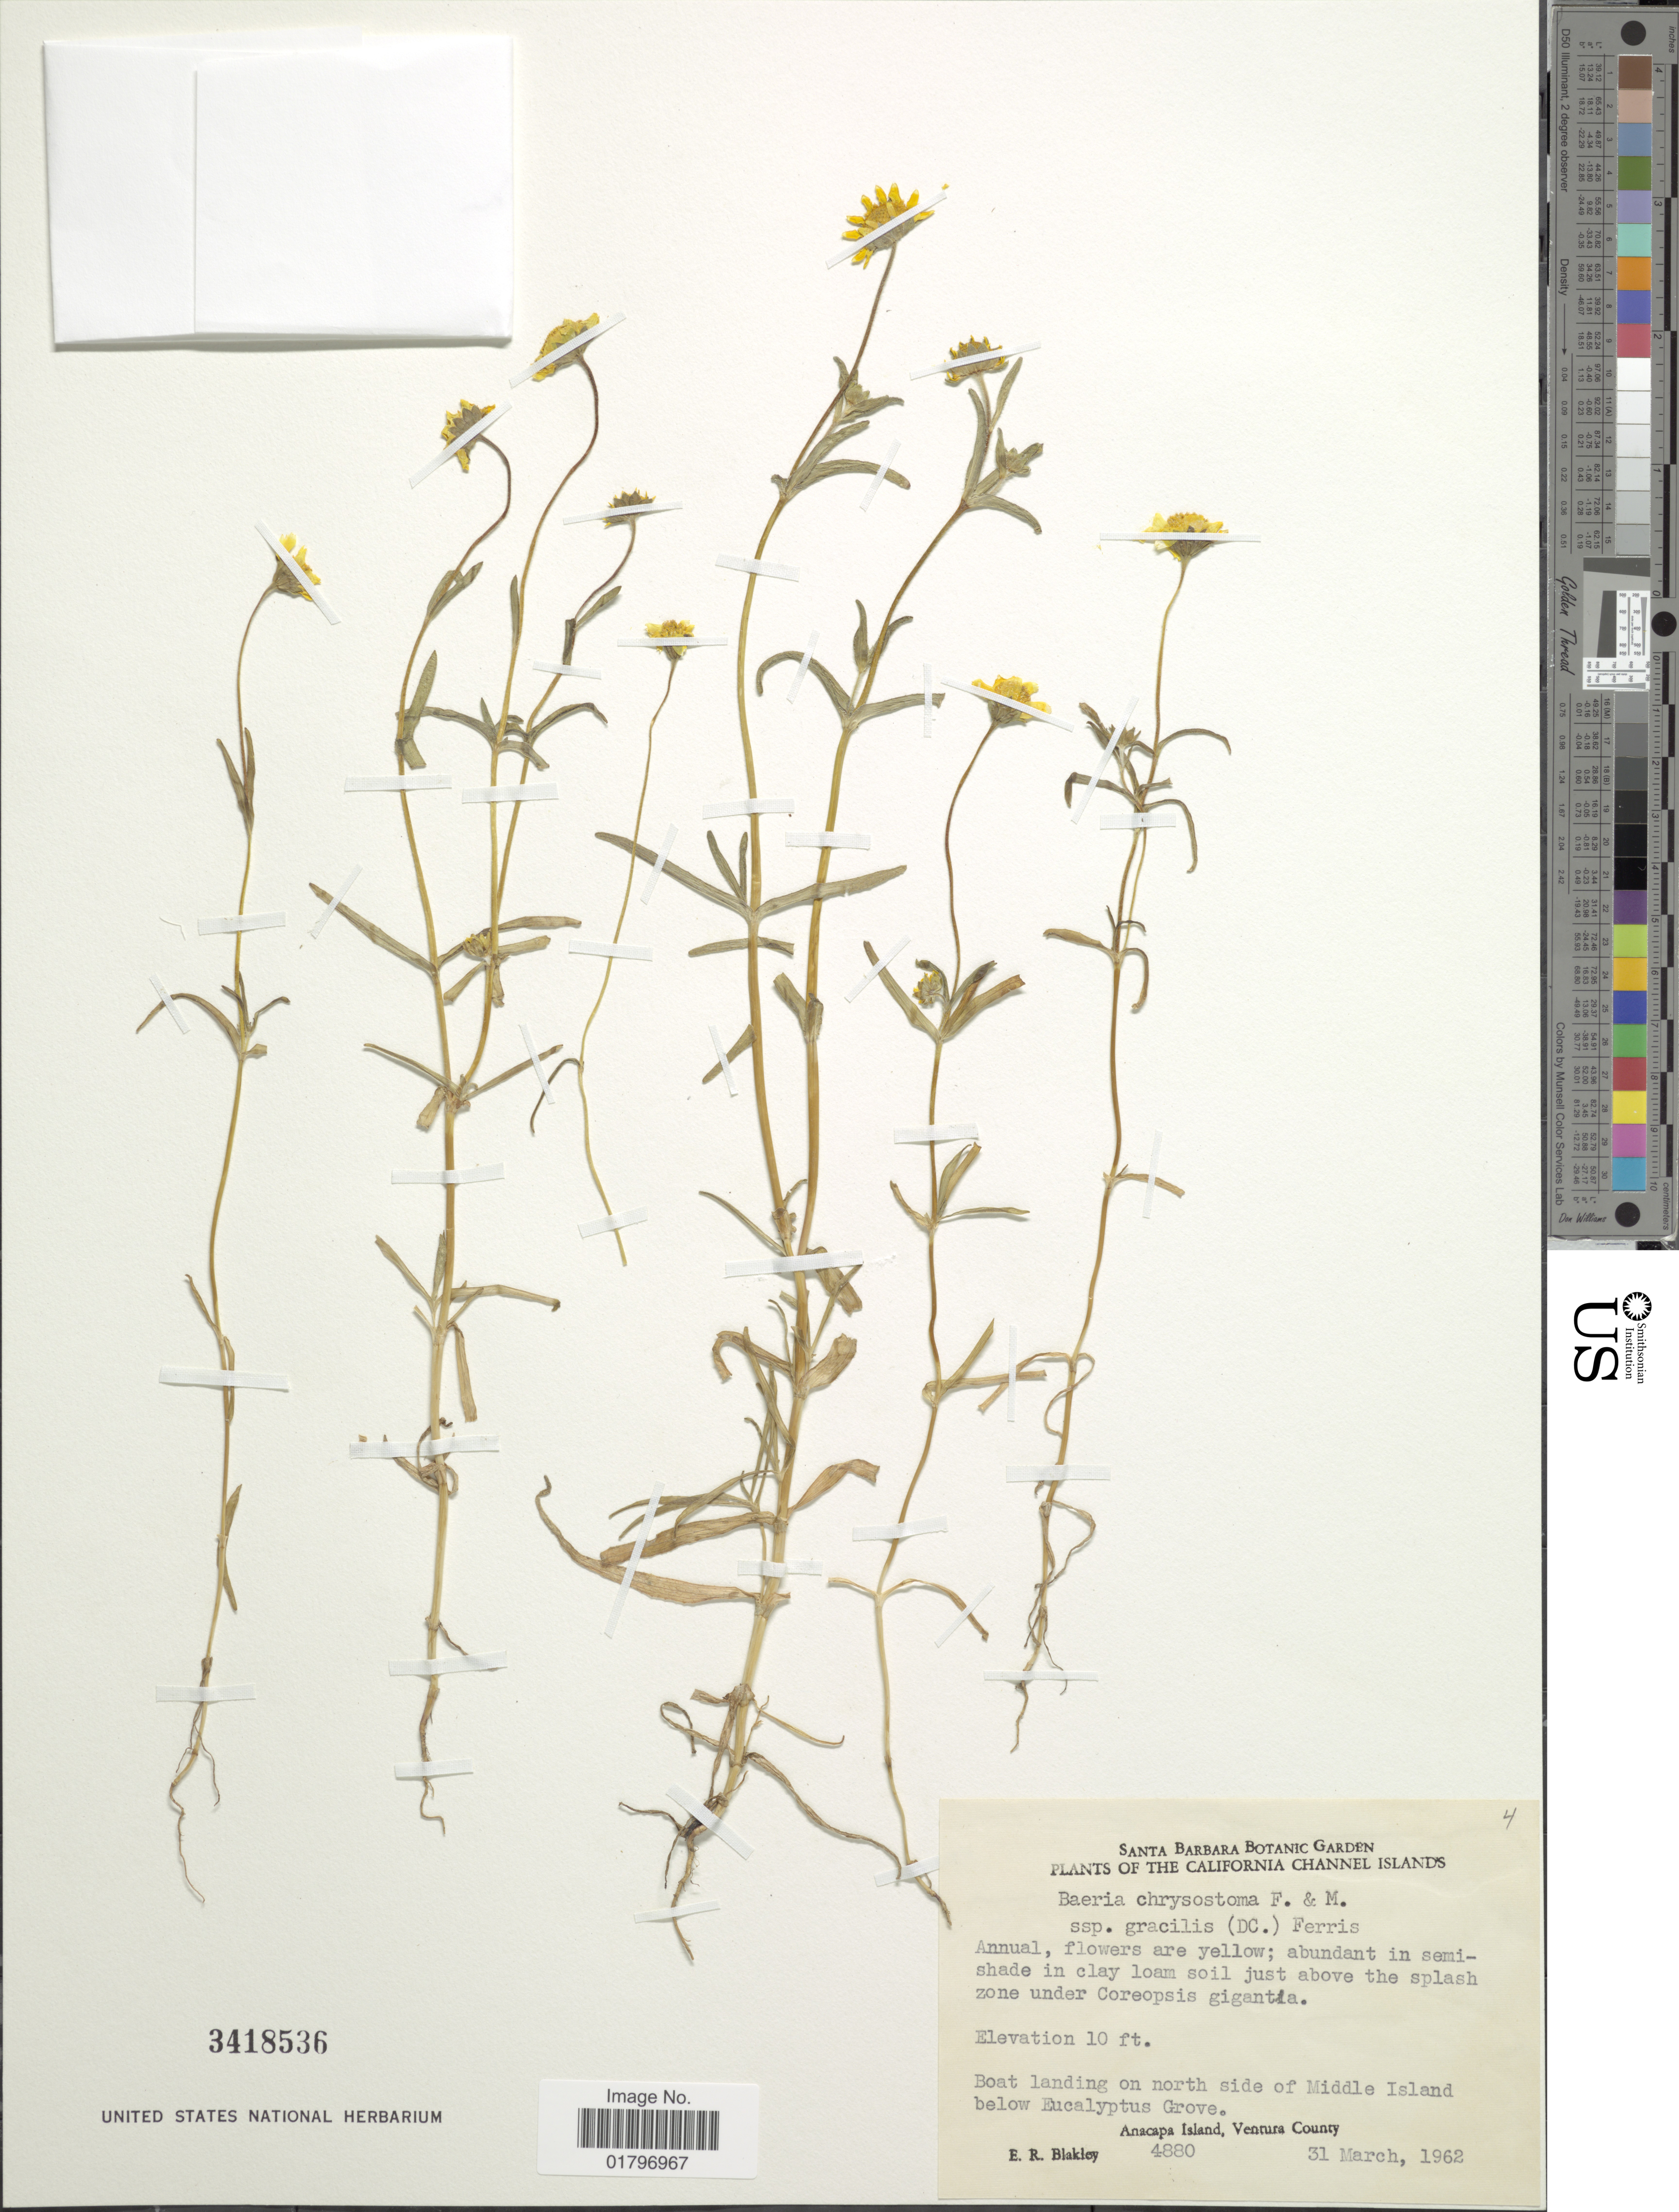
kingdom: Plantae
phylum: Tracheophyta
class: Magnoliopsida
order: Asterales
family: Asteraceae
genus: Lasthenia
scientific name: Lasthenia chrysostoma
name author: (Fisch. & C.A. Mey.) Greene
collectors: E. R. Blakley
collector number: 4880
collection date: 1962-03-31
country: United States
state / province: California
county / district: Ventura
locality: California Channel Islands. Boat landing on north side of Middle Island below Eucalyptus Grove. Anacapa Island, Ventura County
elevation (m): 3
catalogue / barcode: US 3418536